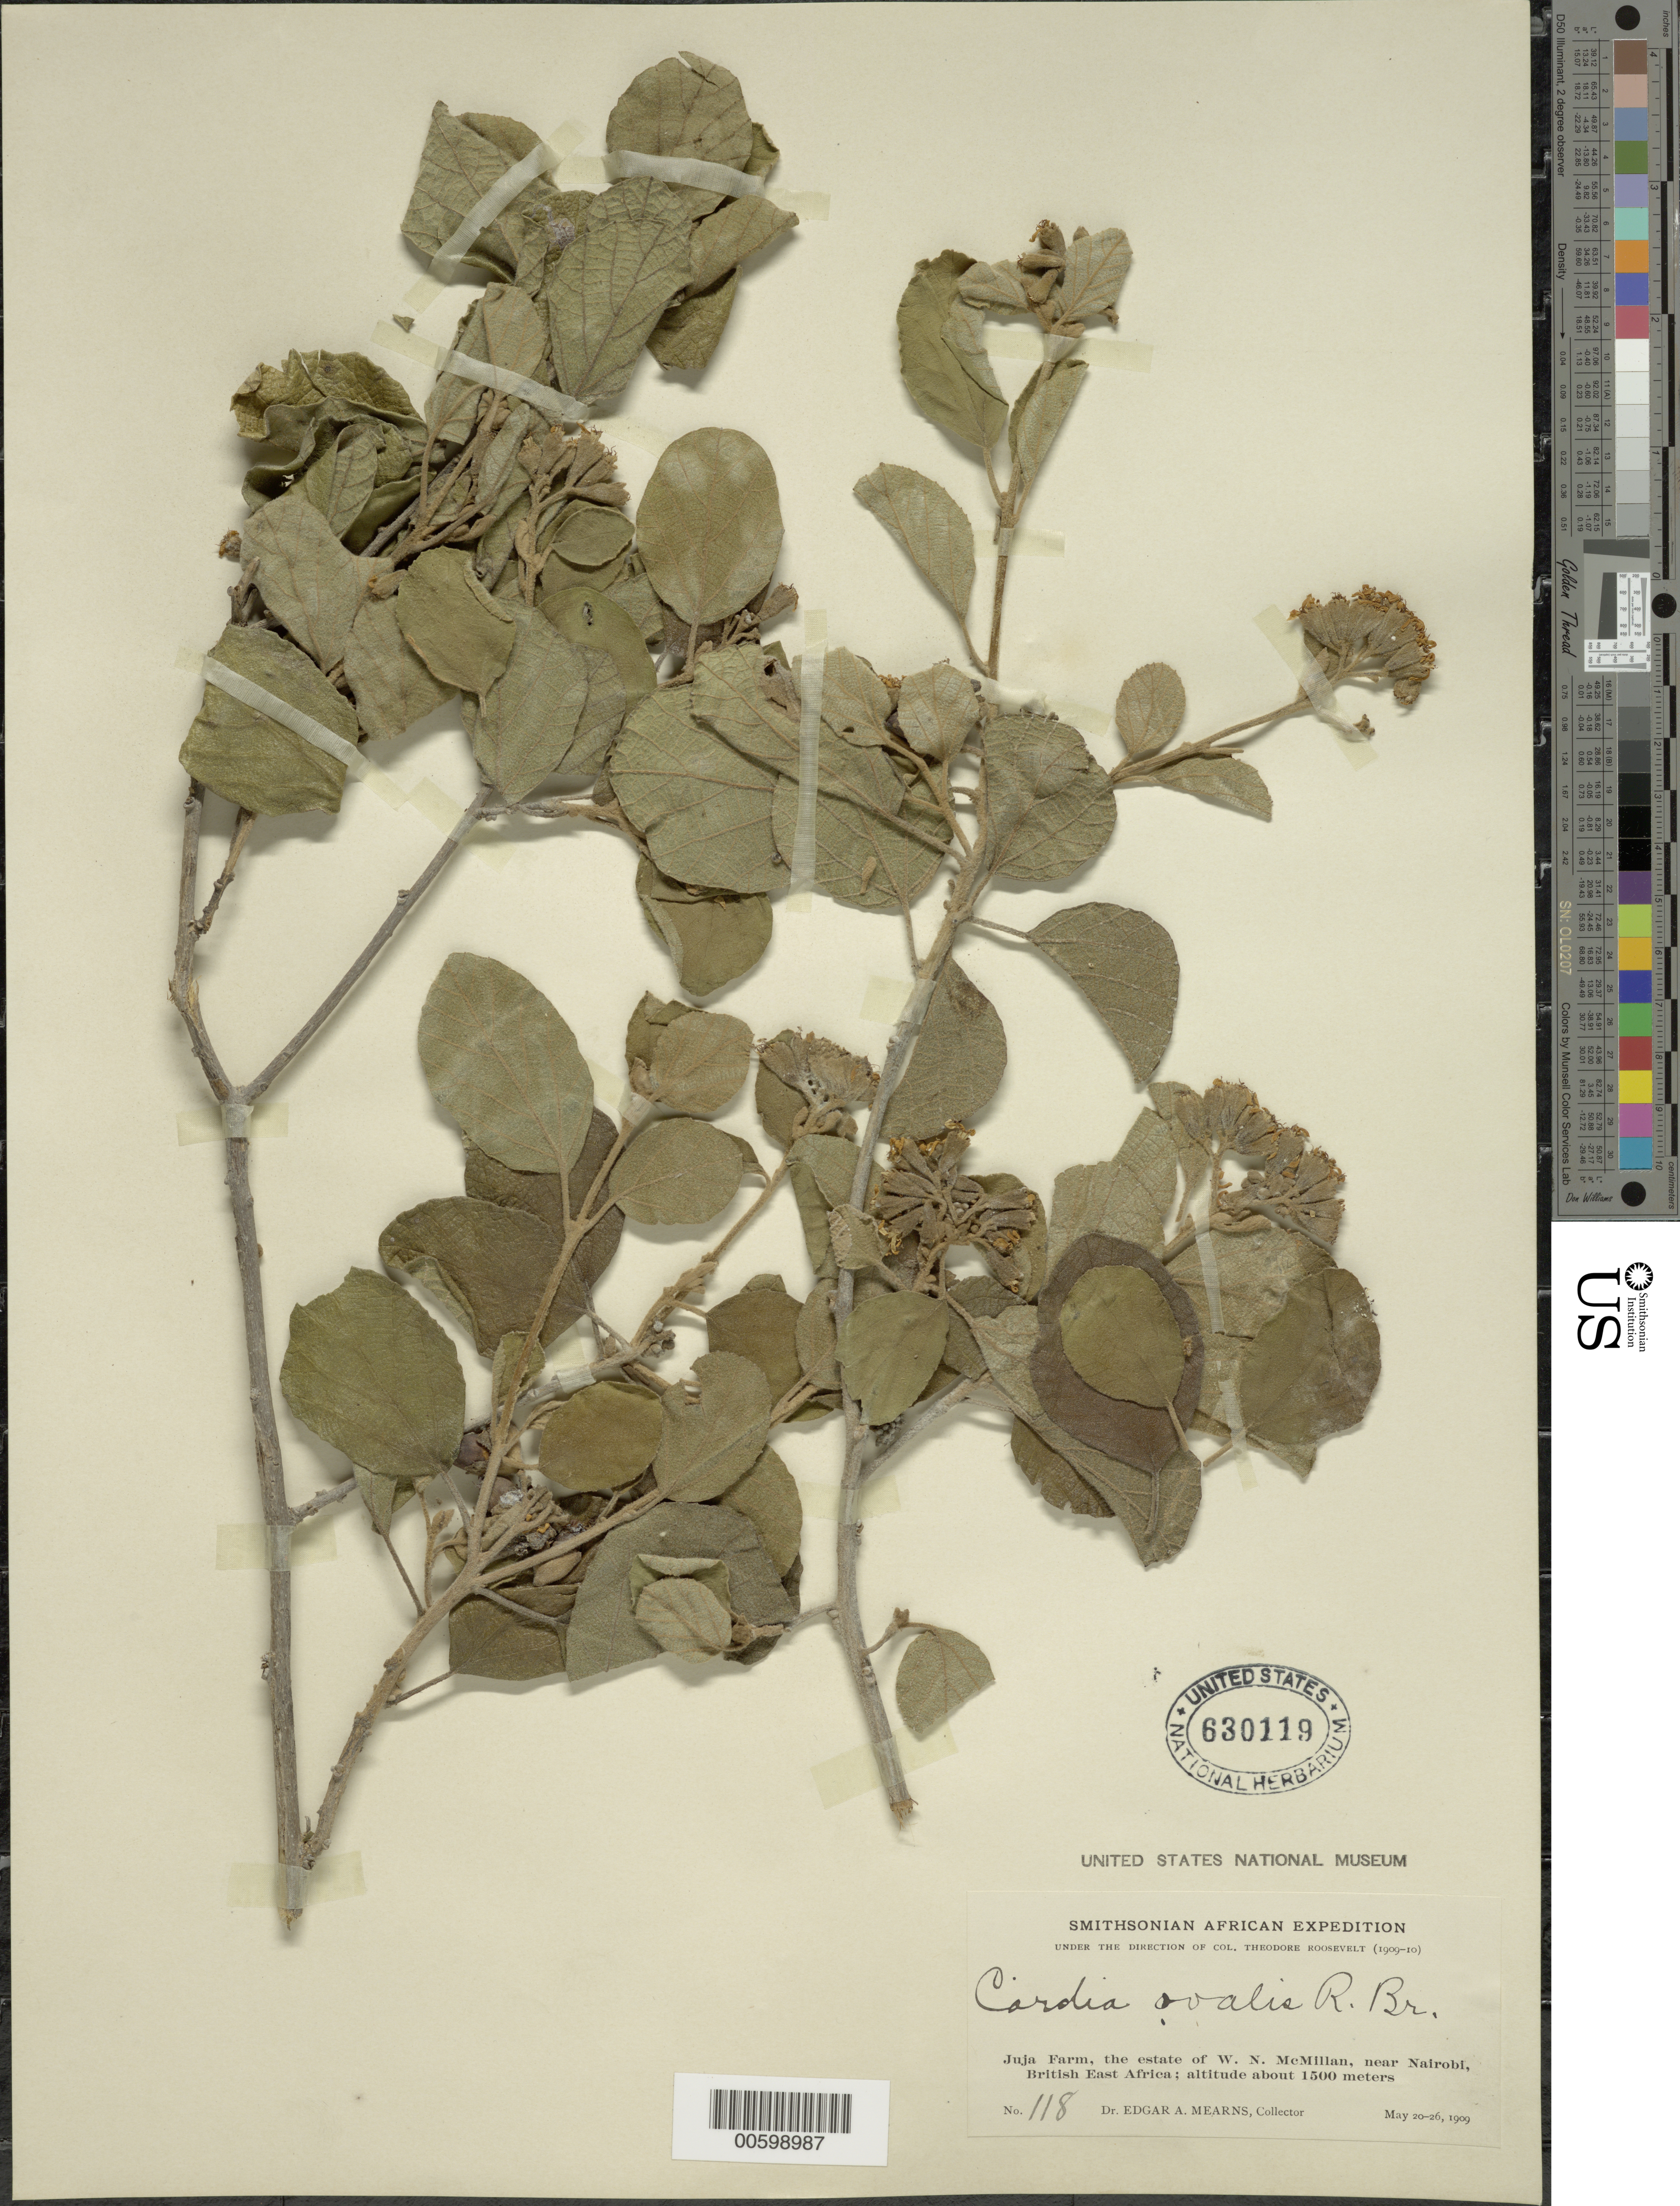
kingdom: Plantae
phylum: Tracheophyta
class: Magnoliopsida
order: Boraginales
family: Cordiaceae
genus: Cordia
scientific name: Cordia abyssinica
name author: R. Br.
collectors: E. A. Mearns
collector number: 118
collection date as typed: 20 May 1909 to 26 May 1909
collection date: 1909-05-20/1909-05-26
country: Kenya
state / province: Nairobi Area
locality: Juja Farm, the estate of W.N. McMillan, near Nairobi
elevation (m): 1500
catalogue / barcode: US 630119